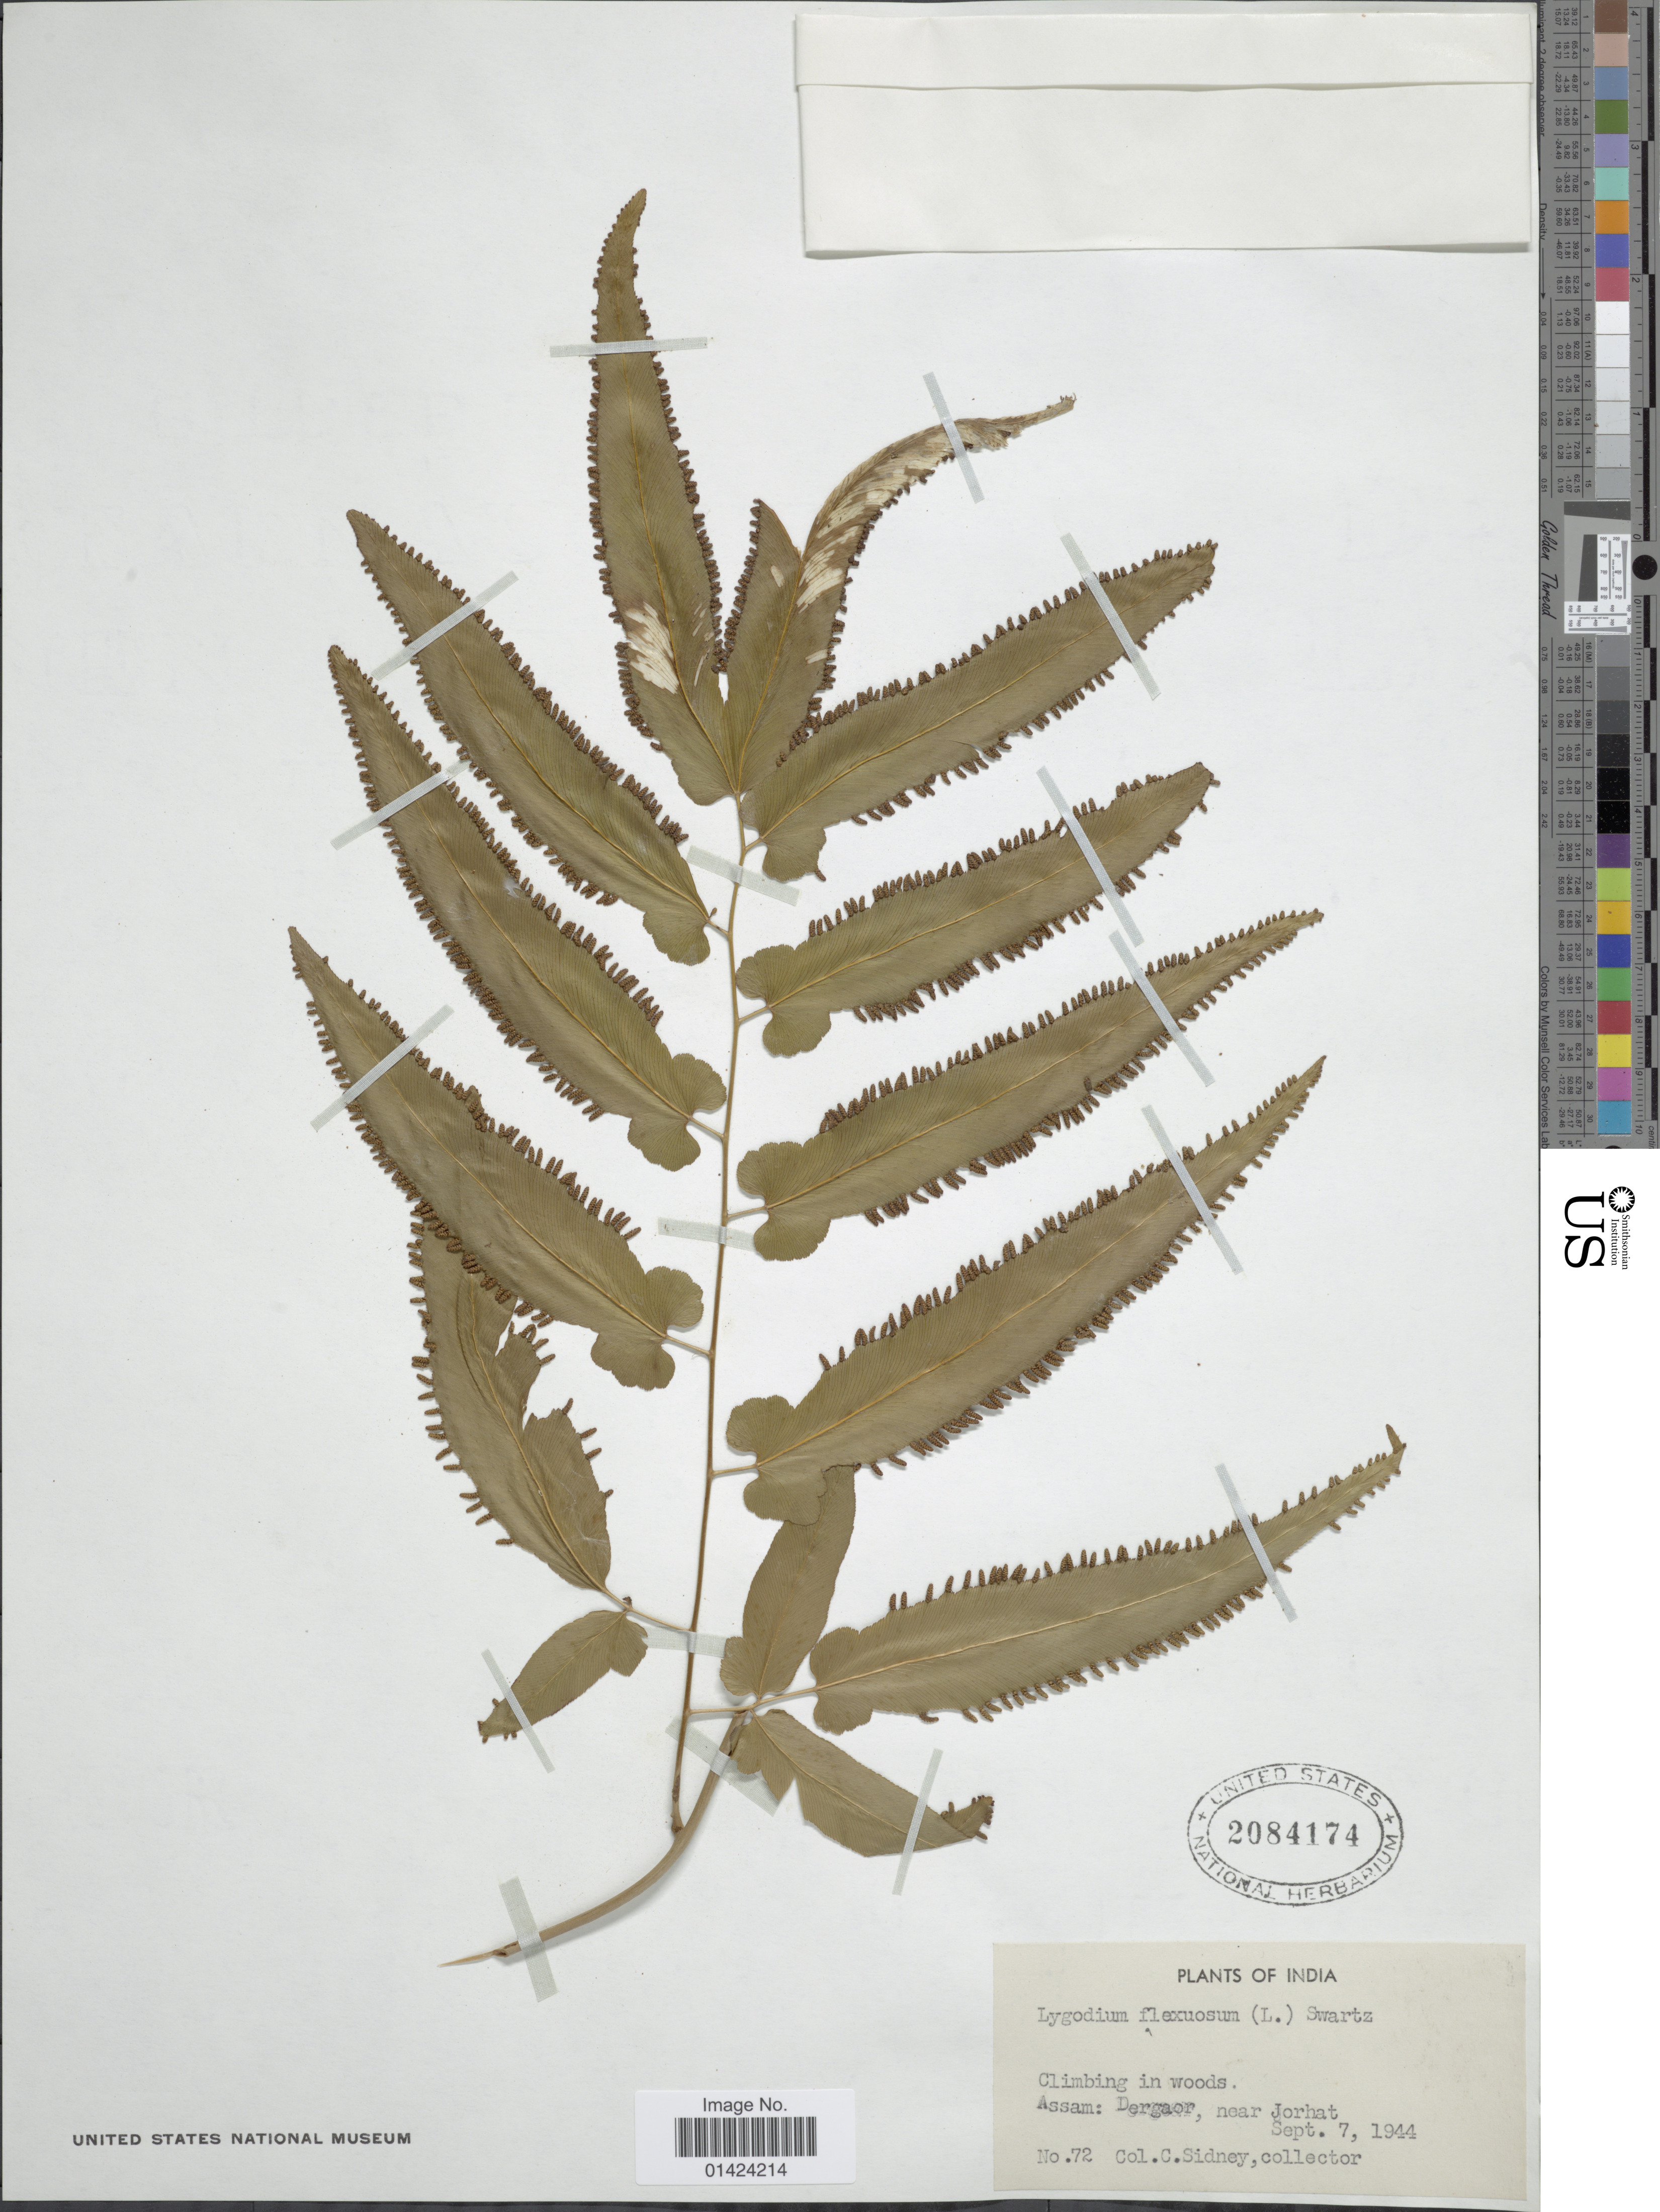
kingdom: Plantae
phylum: Tracheophyta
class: Polypodiopsida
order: Schizaeales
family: Lygodiaceae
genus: Lygodium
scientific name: Lygodium flexuosum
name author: Sw.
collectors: C. Sidney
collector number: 72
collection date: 1944-09-07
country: India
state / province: Assam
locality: Dergaor, near Jorhat.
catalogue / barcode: US 2084174